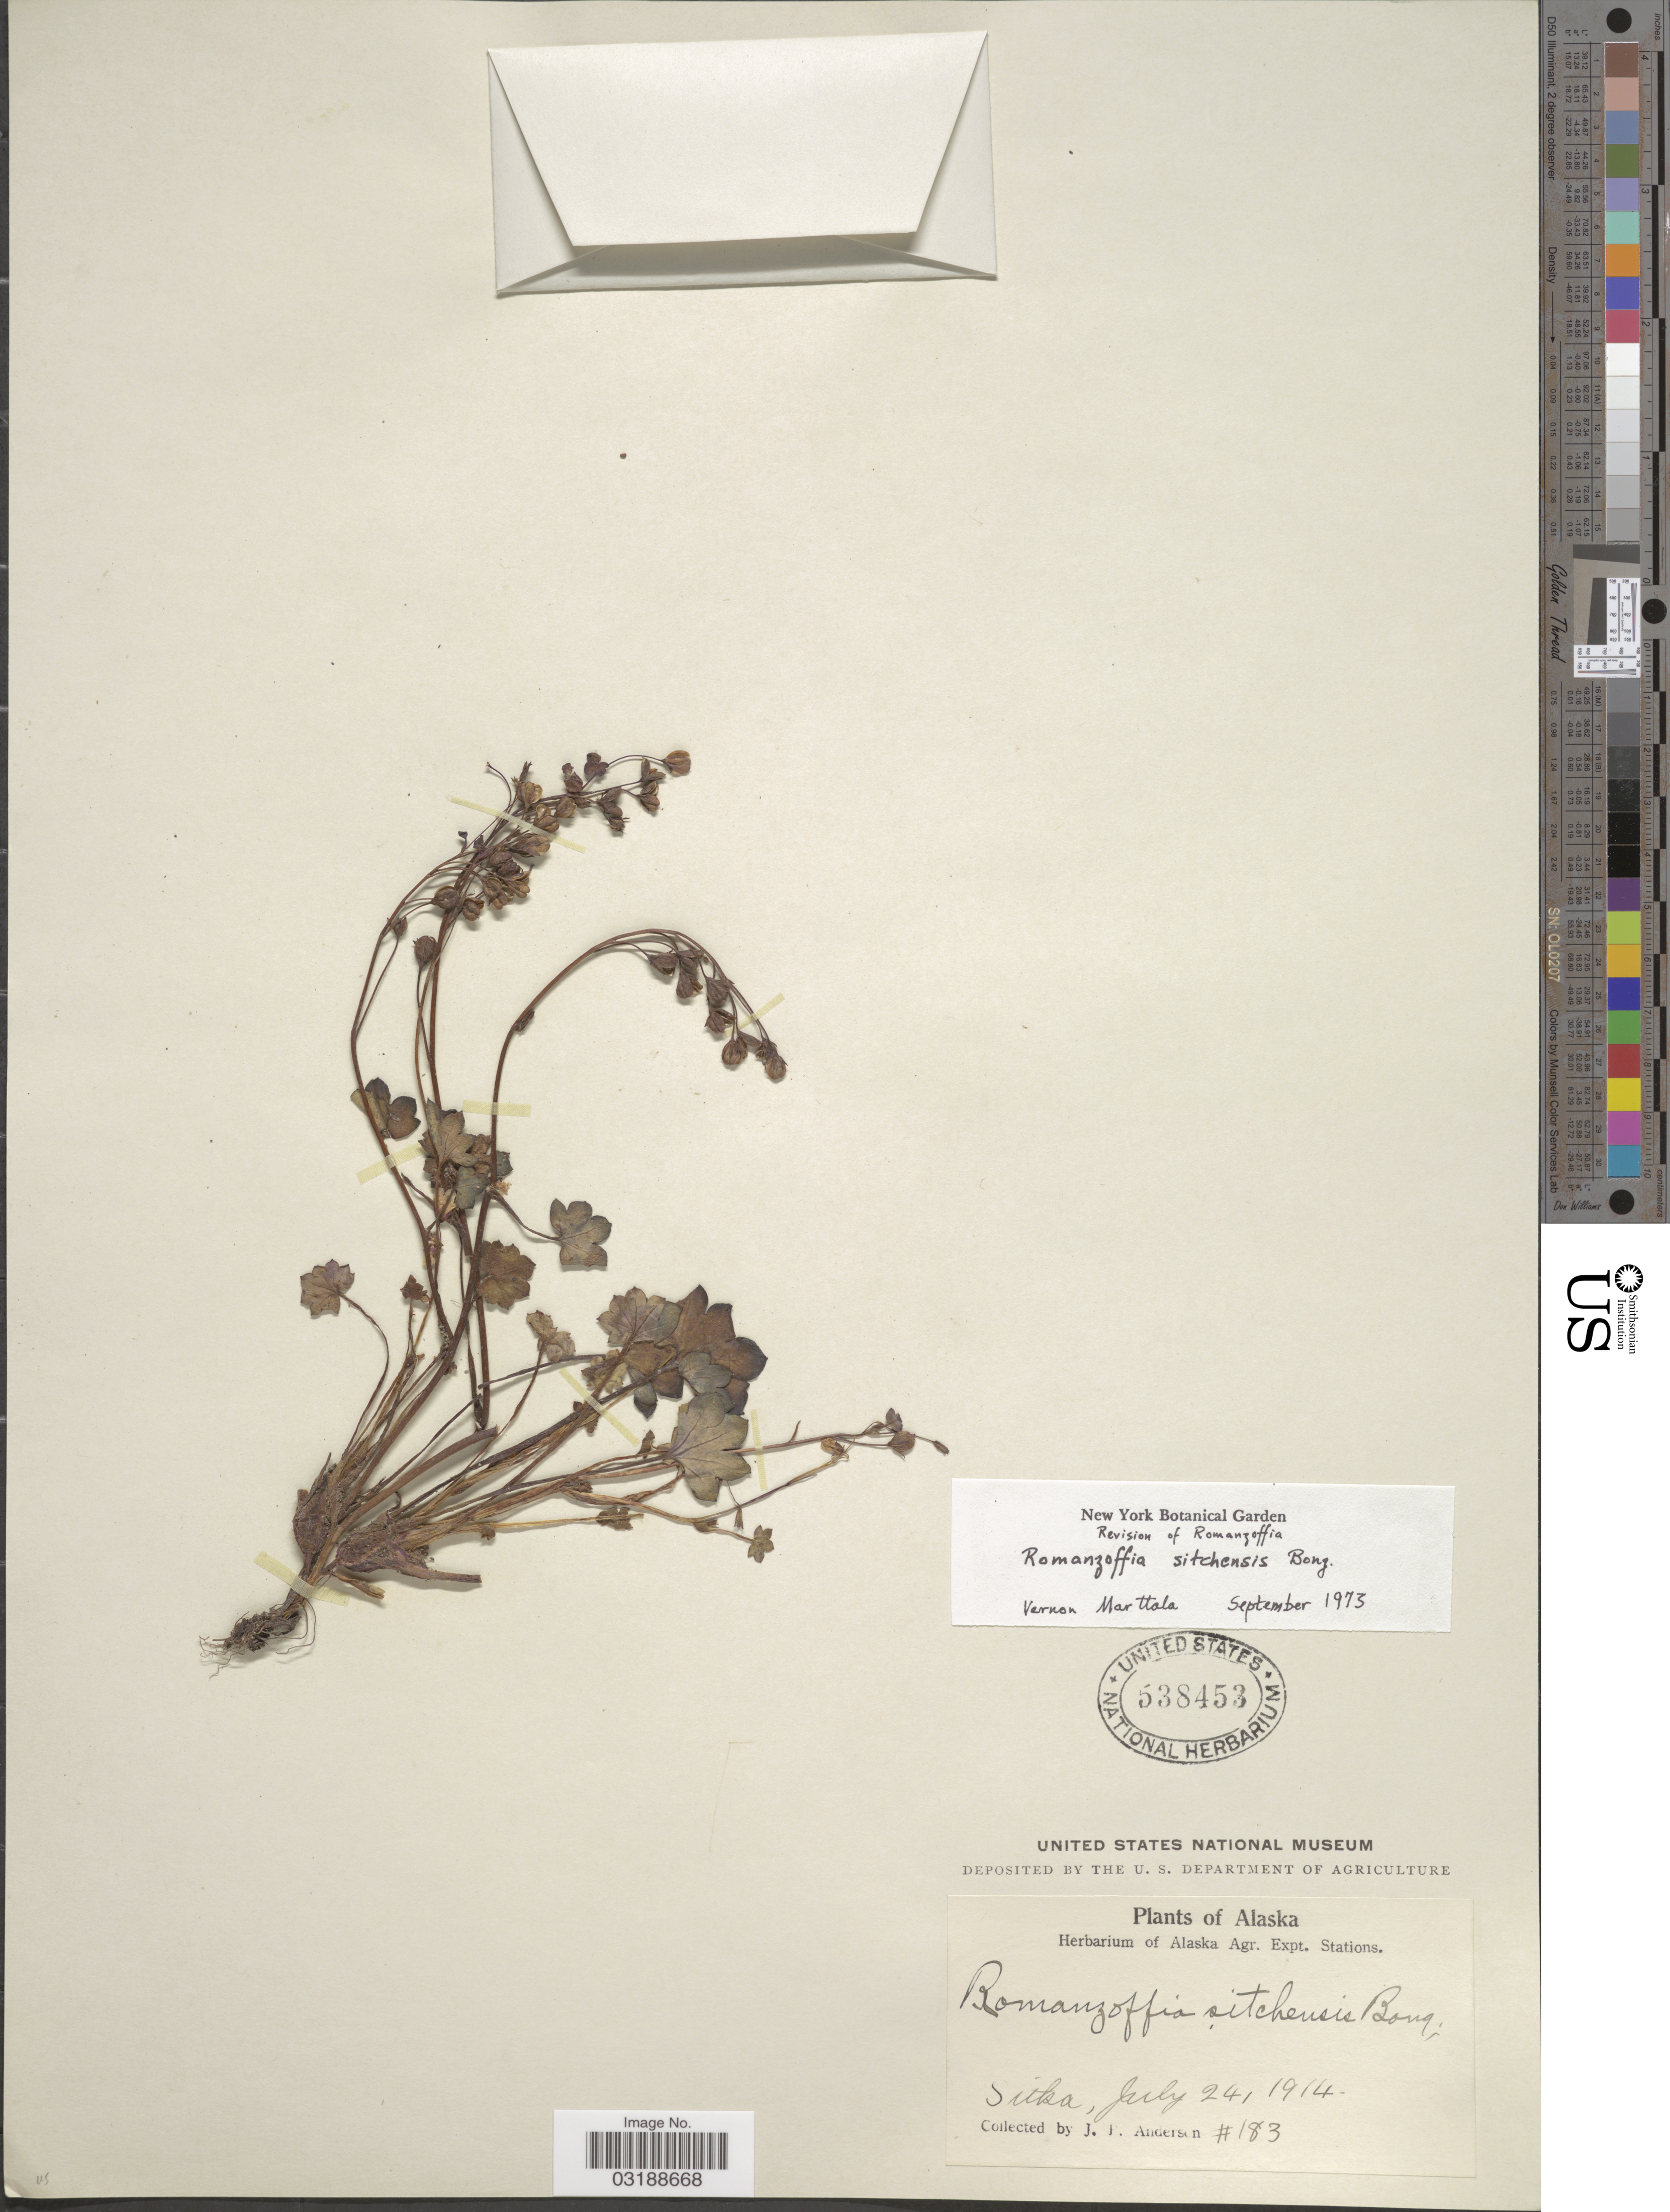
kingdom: Plantae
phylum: Tracheophyta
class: Magnoliopsida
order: Boraginales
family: Hydrophyllaceae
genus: Romanzoffia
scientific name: Romanzoffia sitchensis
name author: Bong.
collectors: J. P. Anderson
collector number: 183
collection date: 1914-07-24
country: United States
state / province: Alaska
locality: Sitka.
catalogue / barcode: US 538453